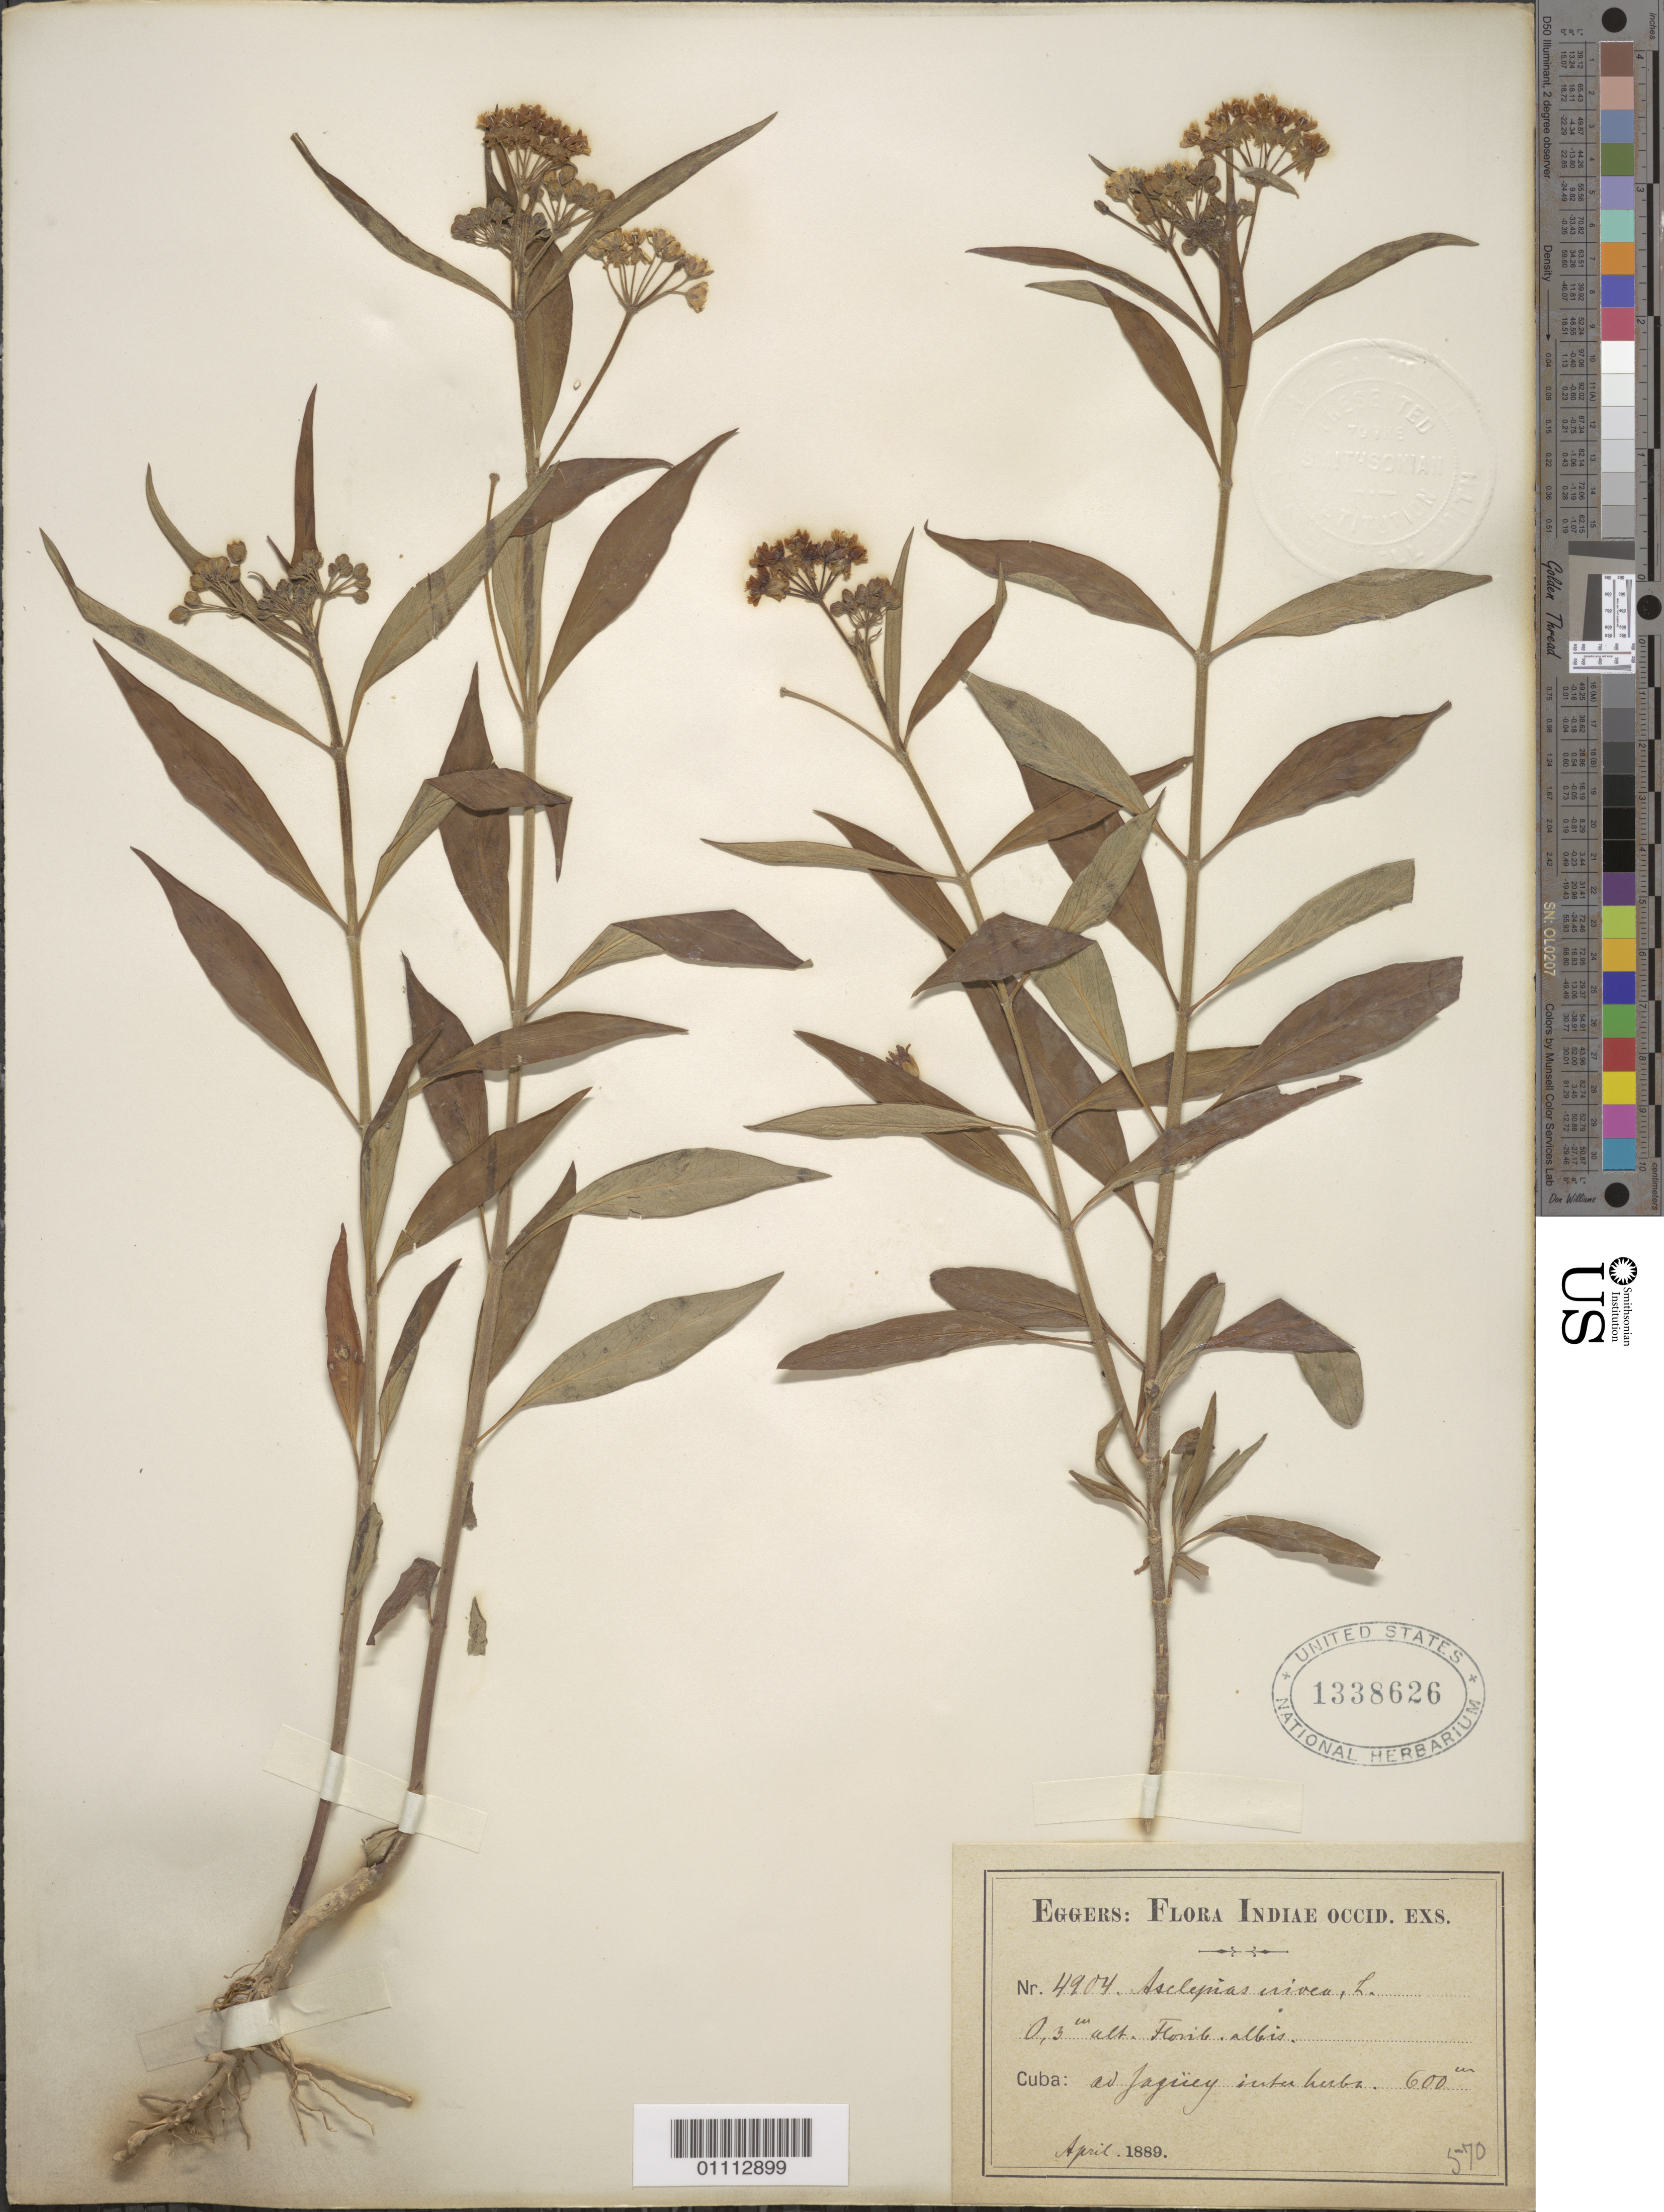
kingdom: Plantae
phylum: Tracheophyta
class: Magnoliopsida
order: Gentianales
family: Apocynaceae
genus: Asclepias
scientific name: Asclepias nivea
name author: L.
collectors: H. F. A. von Eggers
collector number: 570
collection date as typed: Apr 1889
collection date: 1889-04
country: Cuba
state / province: Matanzas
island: Cuba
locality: Ad Jaguey inter herba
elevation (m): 600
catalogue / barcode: US 1338626